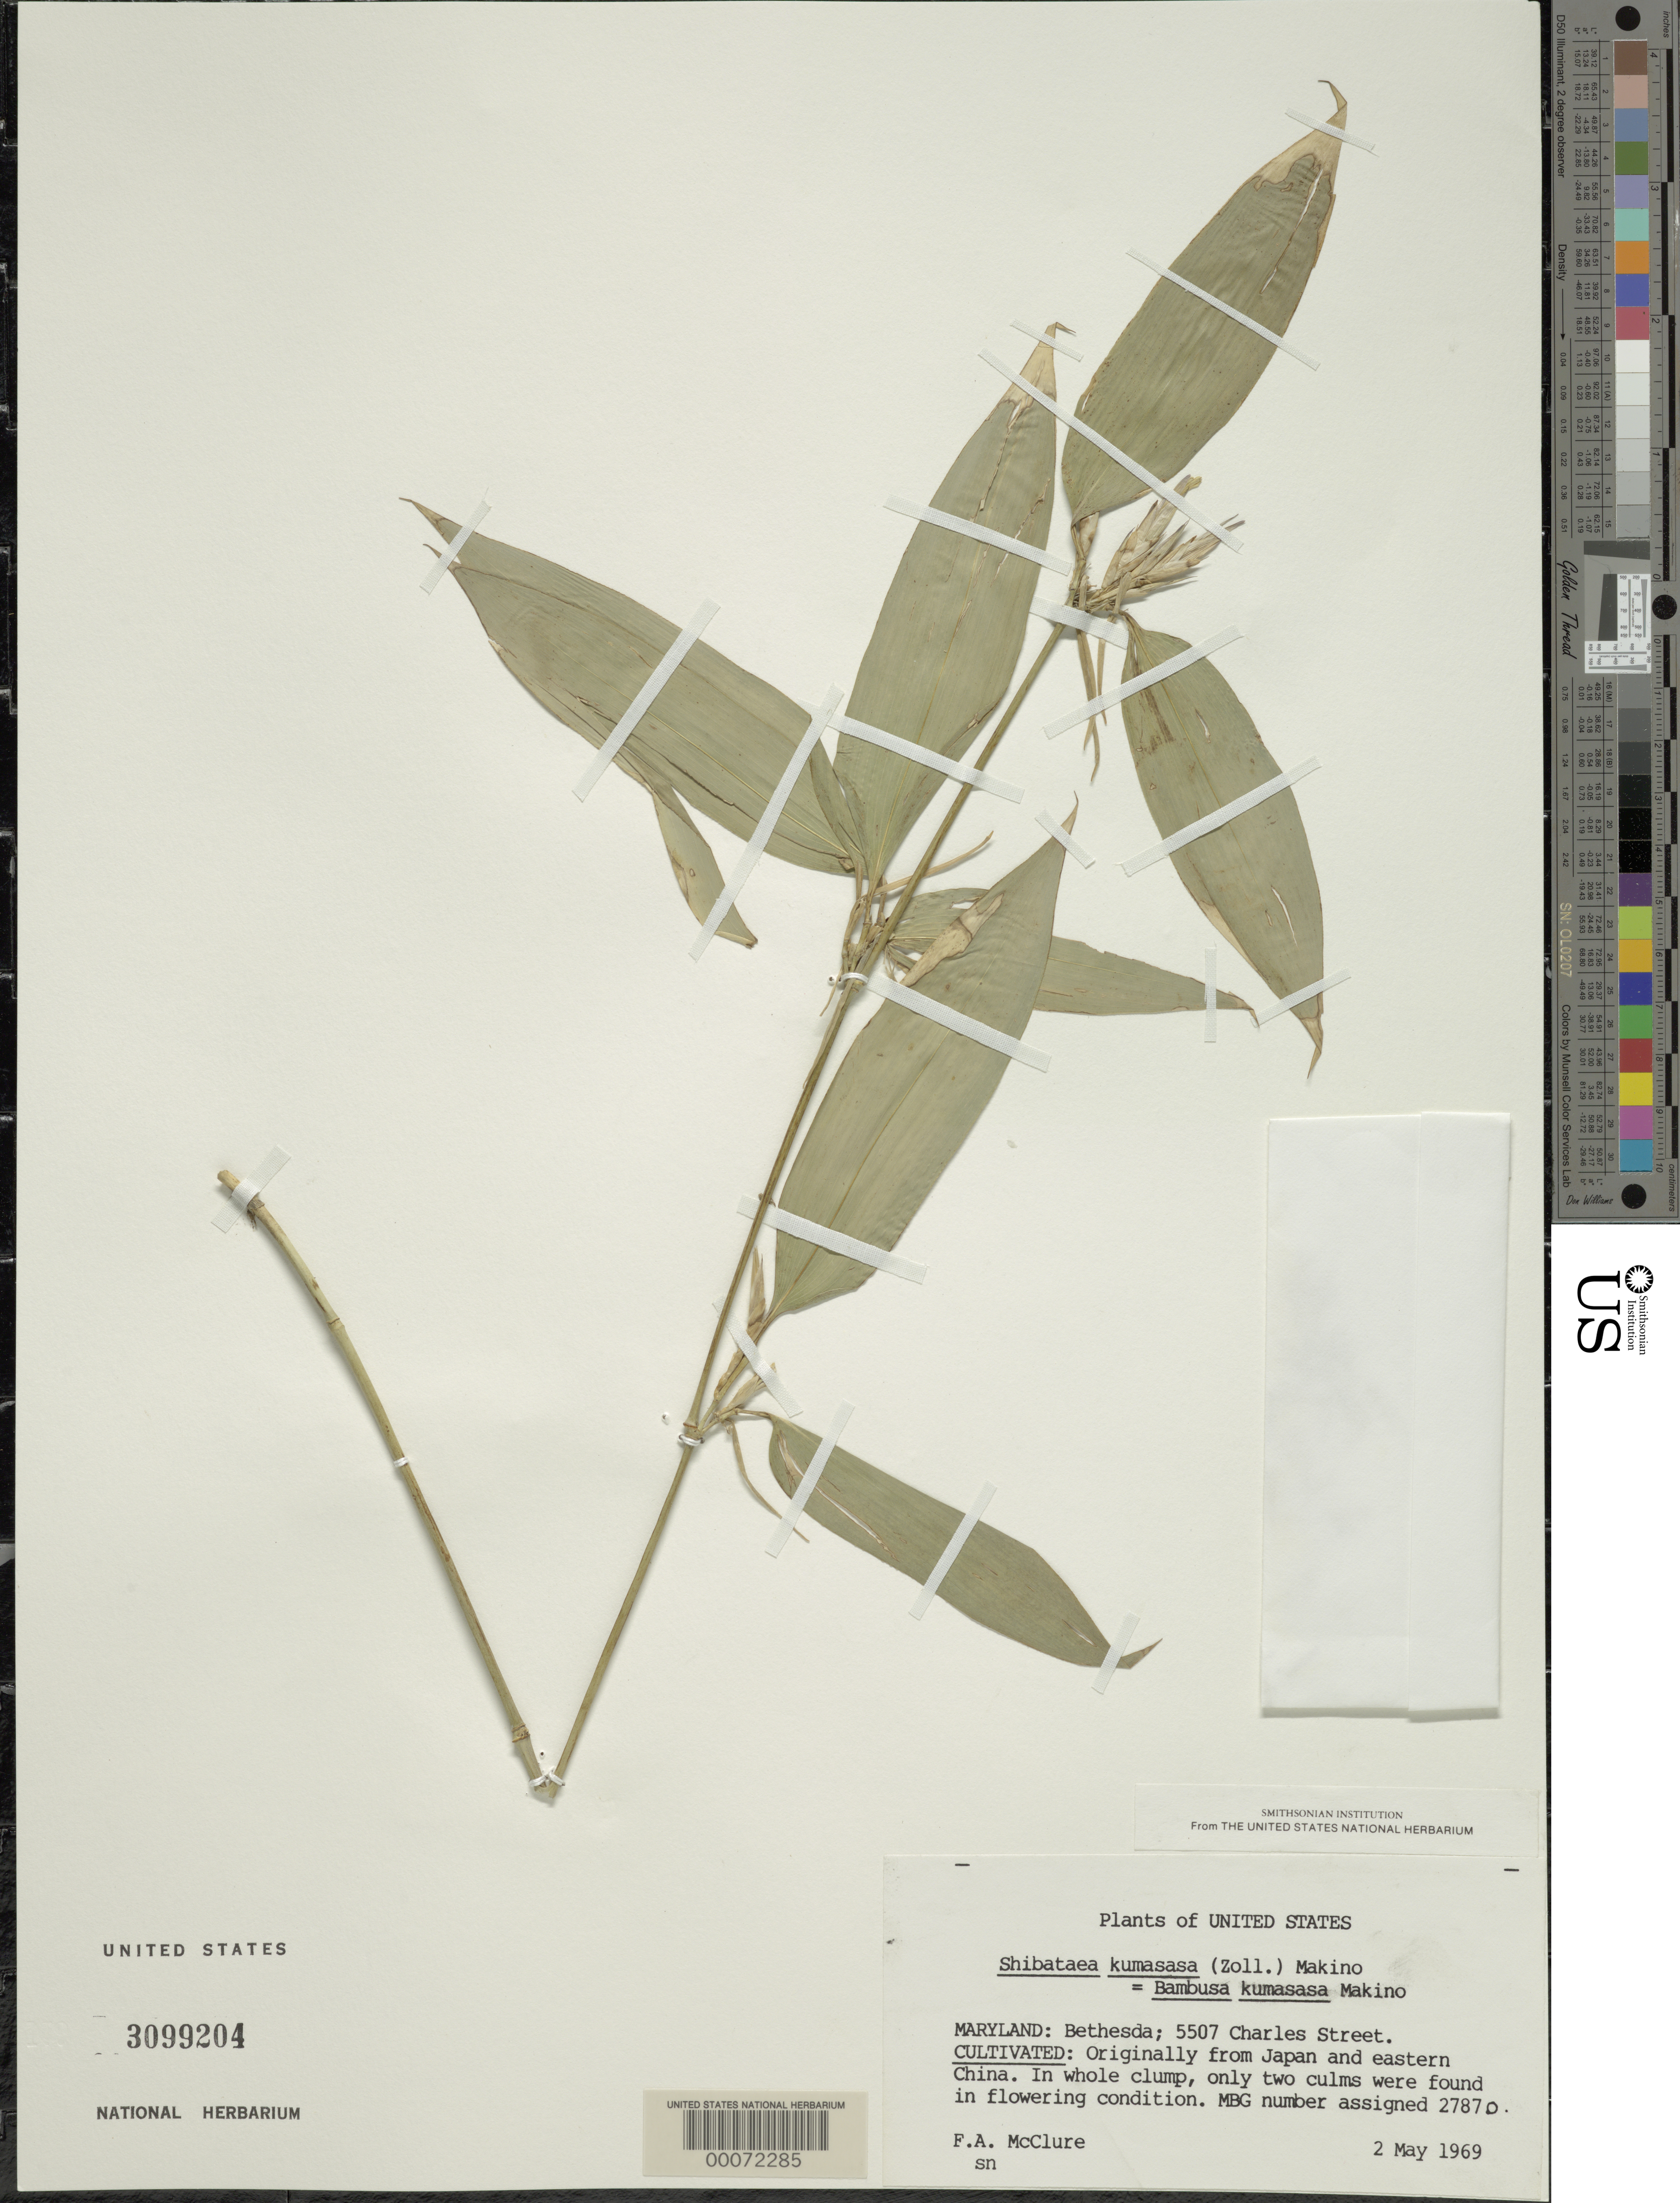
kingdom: Plantae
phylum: Tracheophyta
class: Liliopsida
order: Poales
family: Poaceae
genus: Bambusa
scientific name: Bambusa kumasasa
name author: Zoll.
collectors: F. A. McClure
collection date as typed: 02 May 1969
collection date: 1969-05-02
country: United States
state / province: Maryland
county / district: Montgomery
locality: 5507 Charles Street, Bethesda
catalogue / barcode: US 3099204